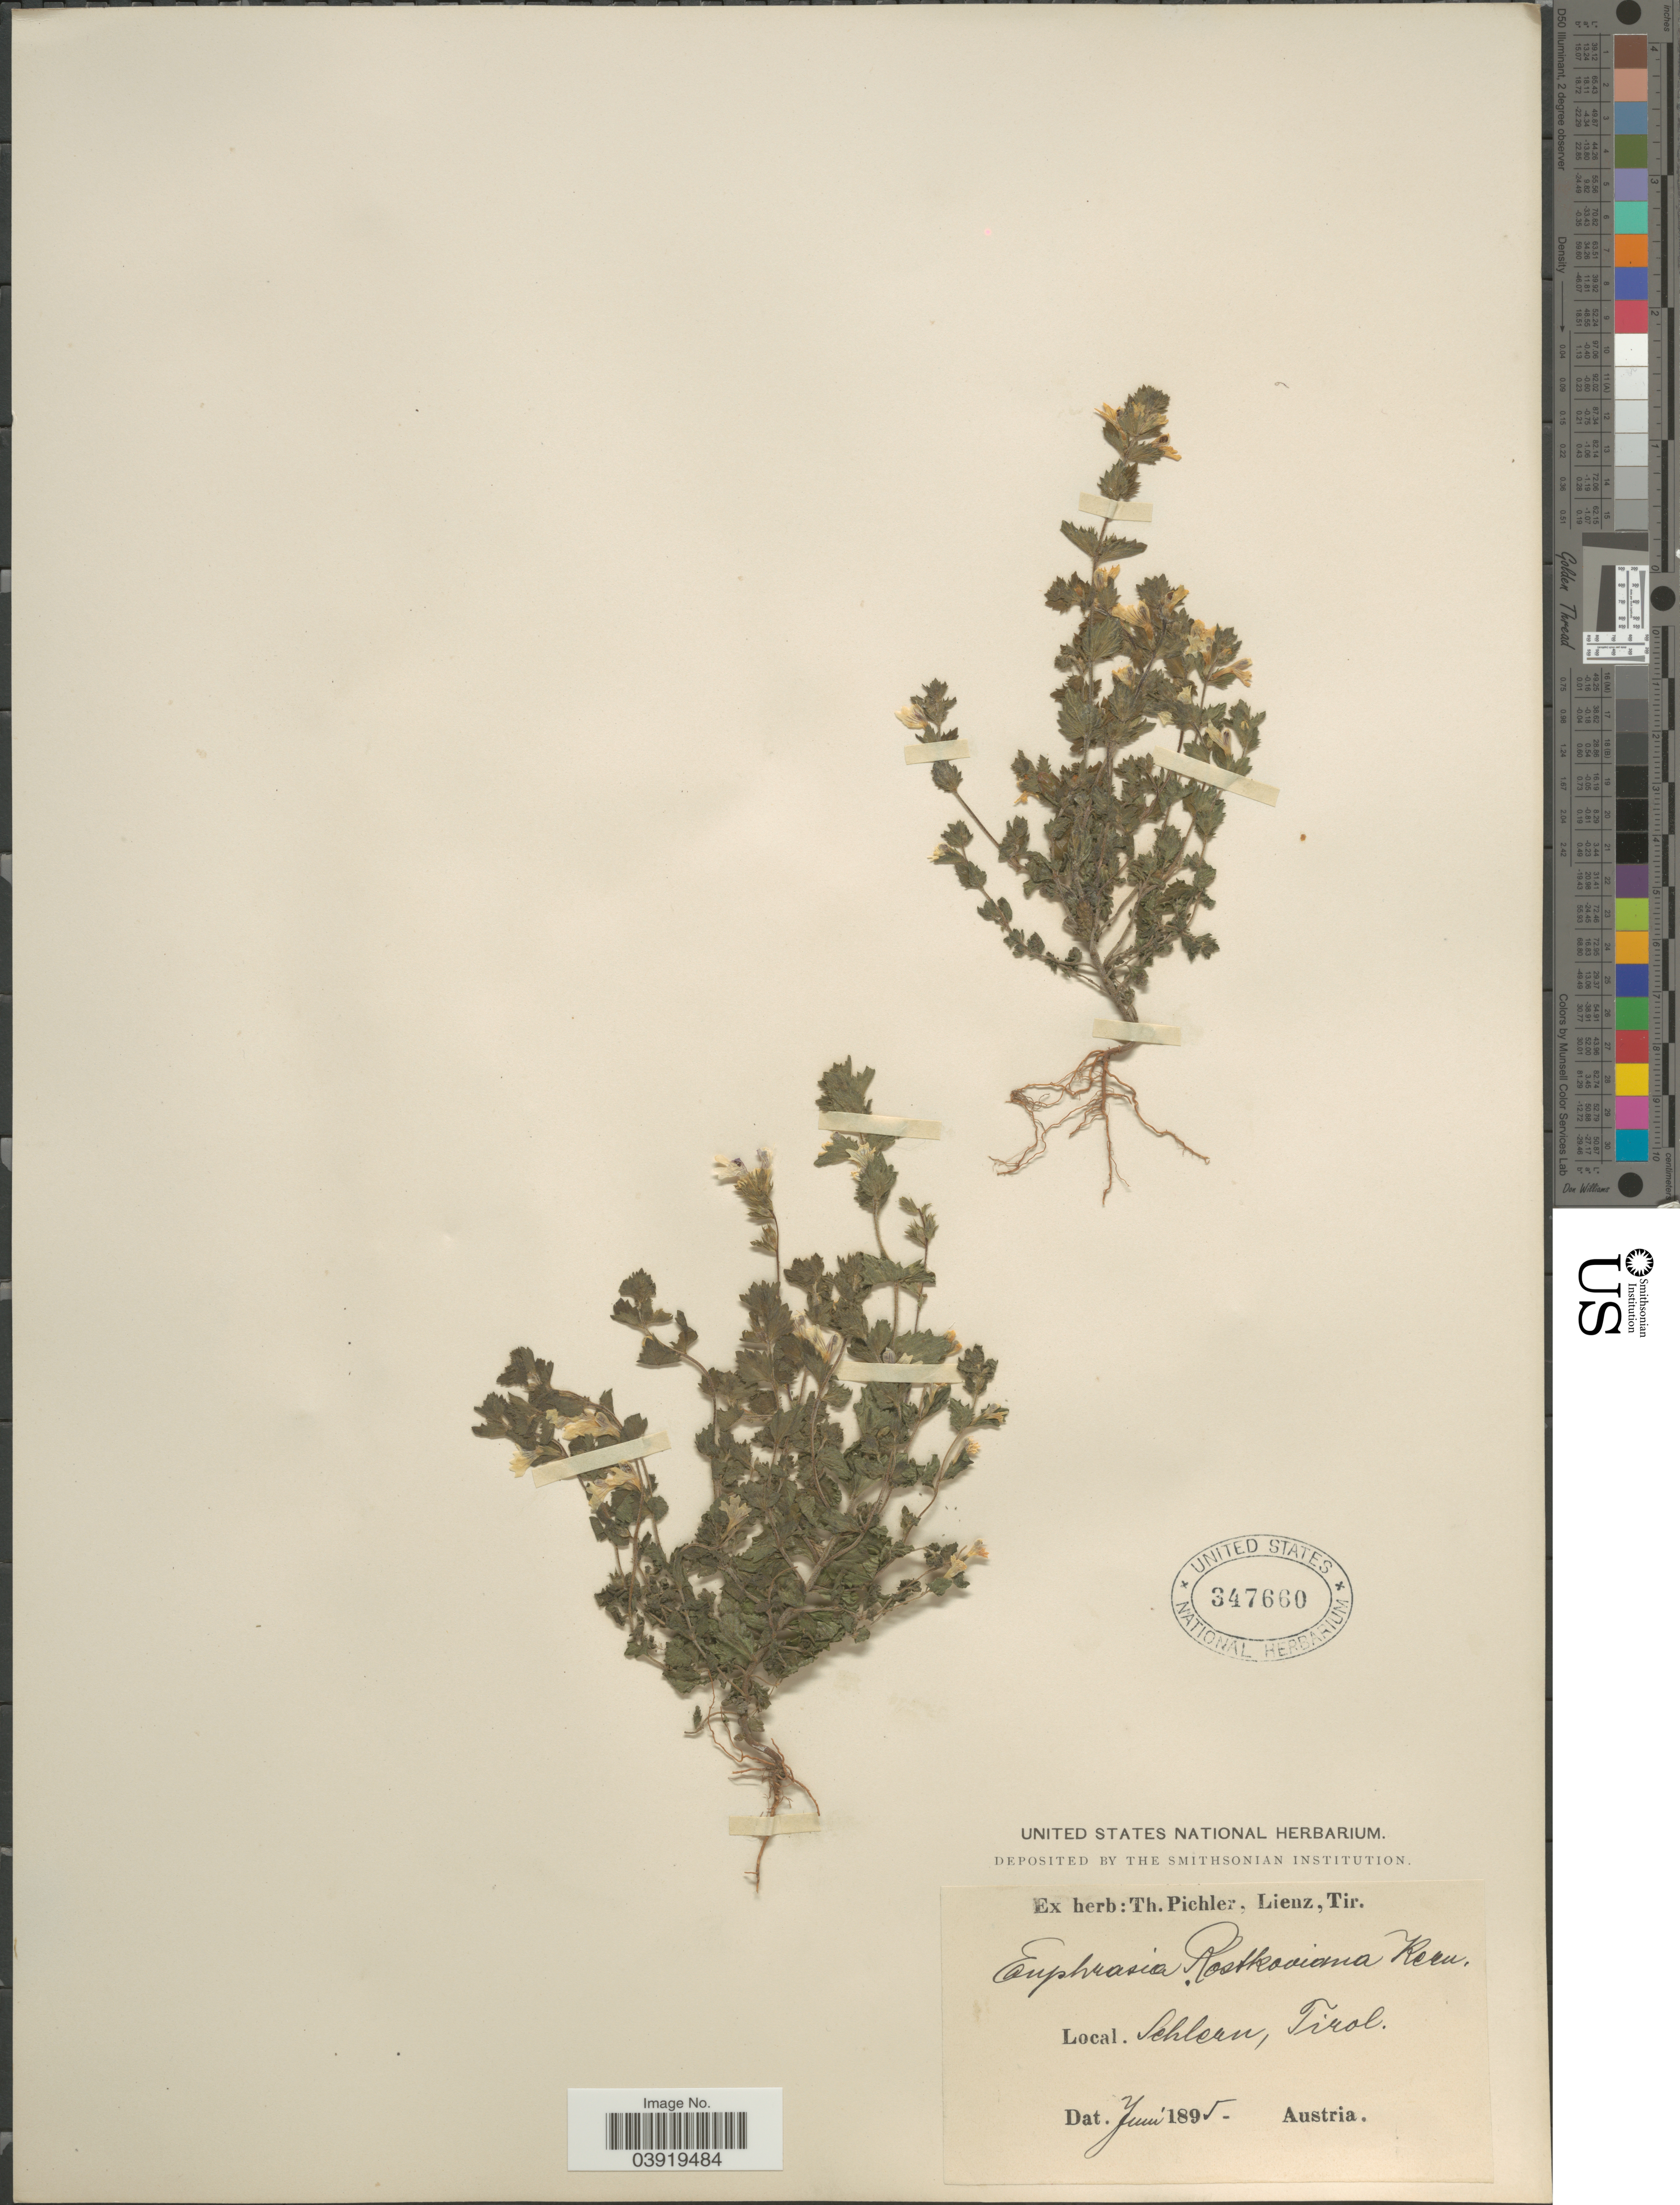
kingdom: Plantae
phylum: Tracheophyta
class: Magnoliopsida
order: Lamiales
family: Orobanchaceae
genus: Euphrasia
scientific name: Euphrasia rostkoviana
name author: Hayne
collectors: ex herb. T. Pichler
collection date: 1895-06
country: Italy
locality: Schlern.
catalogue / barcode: US 347660